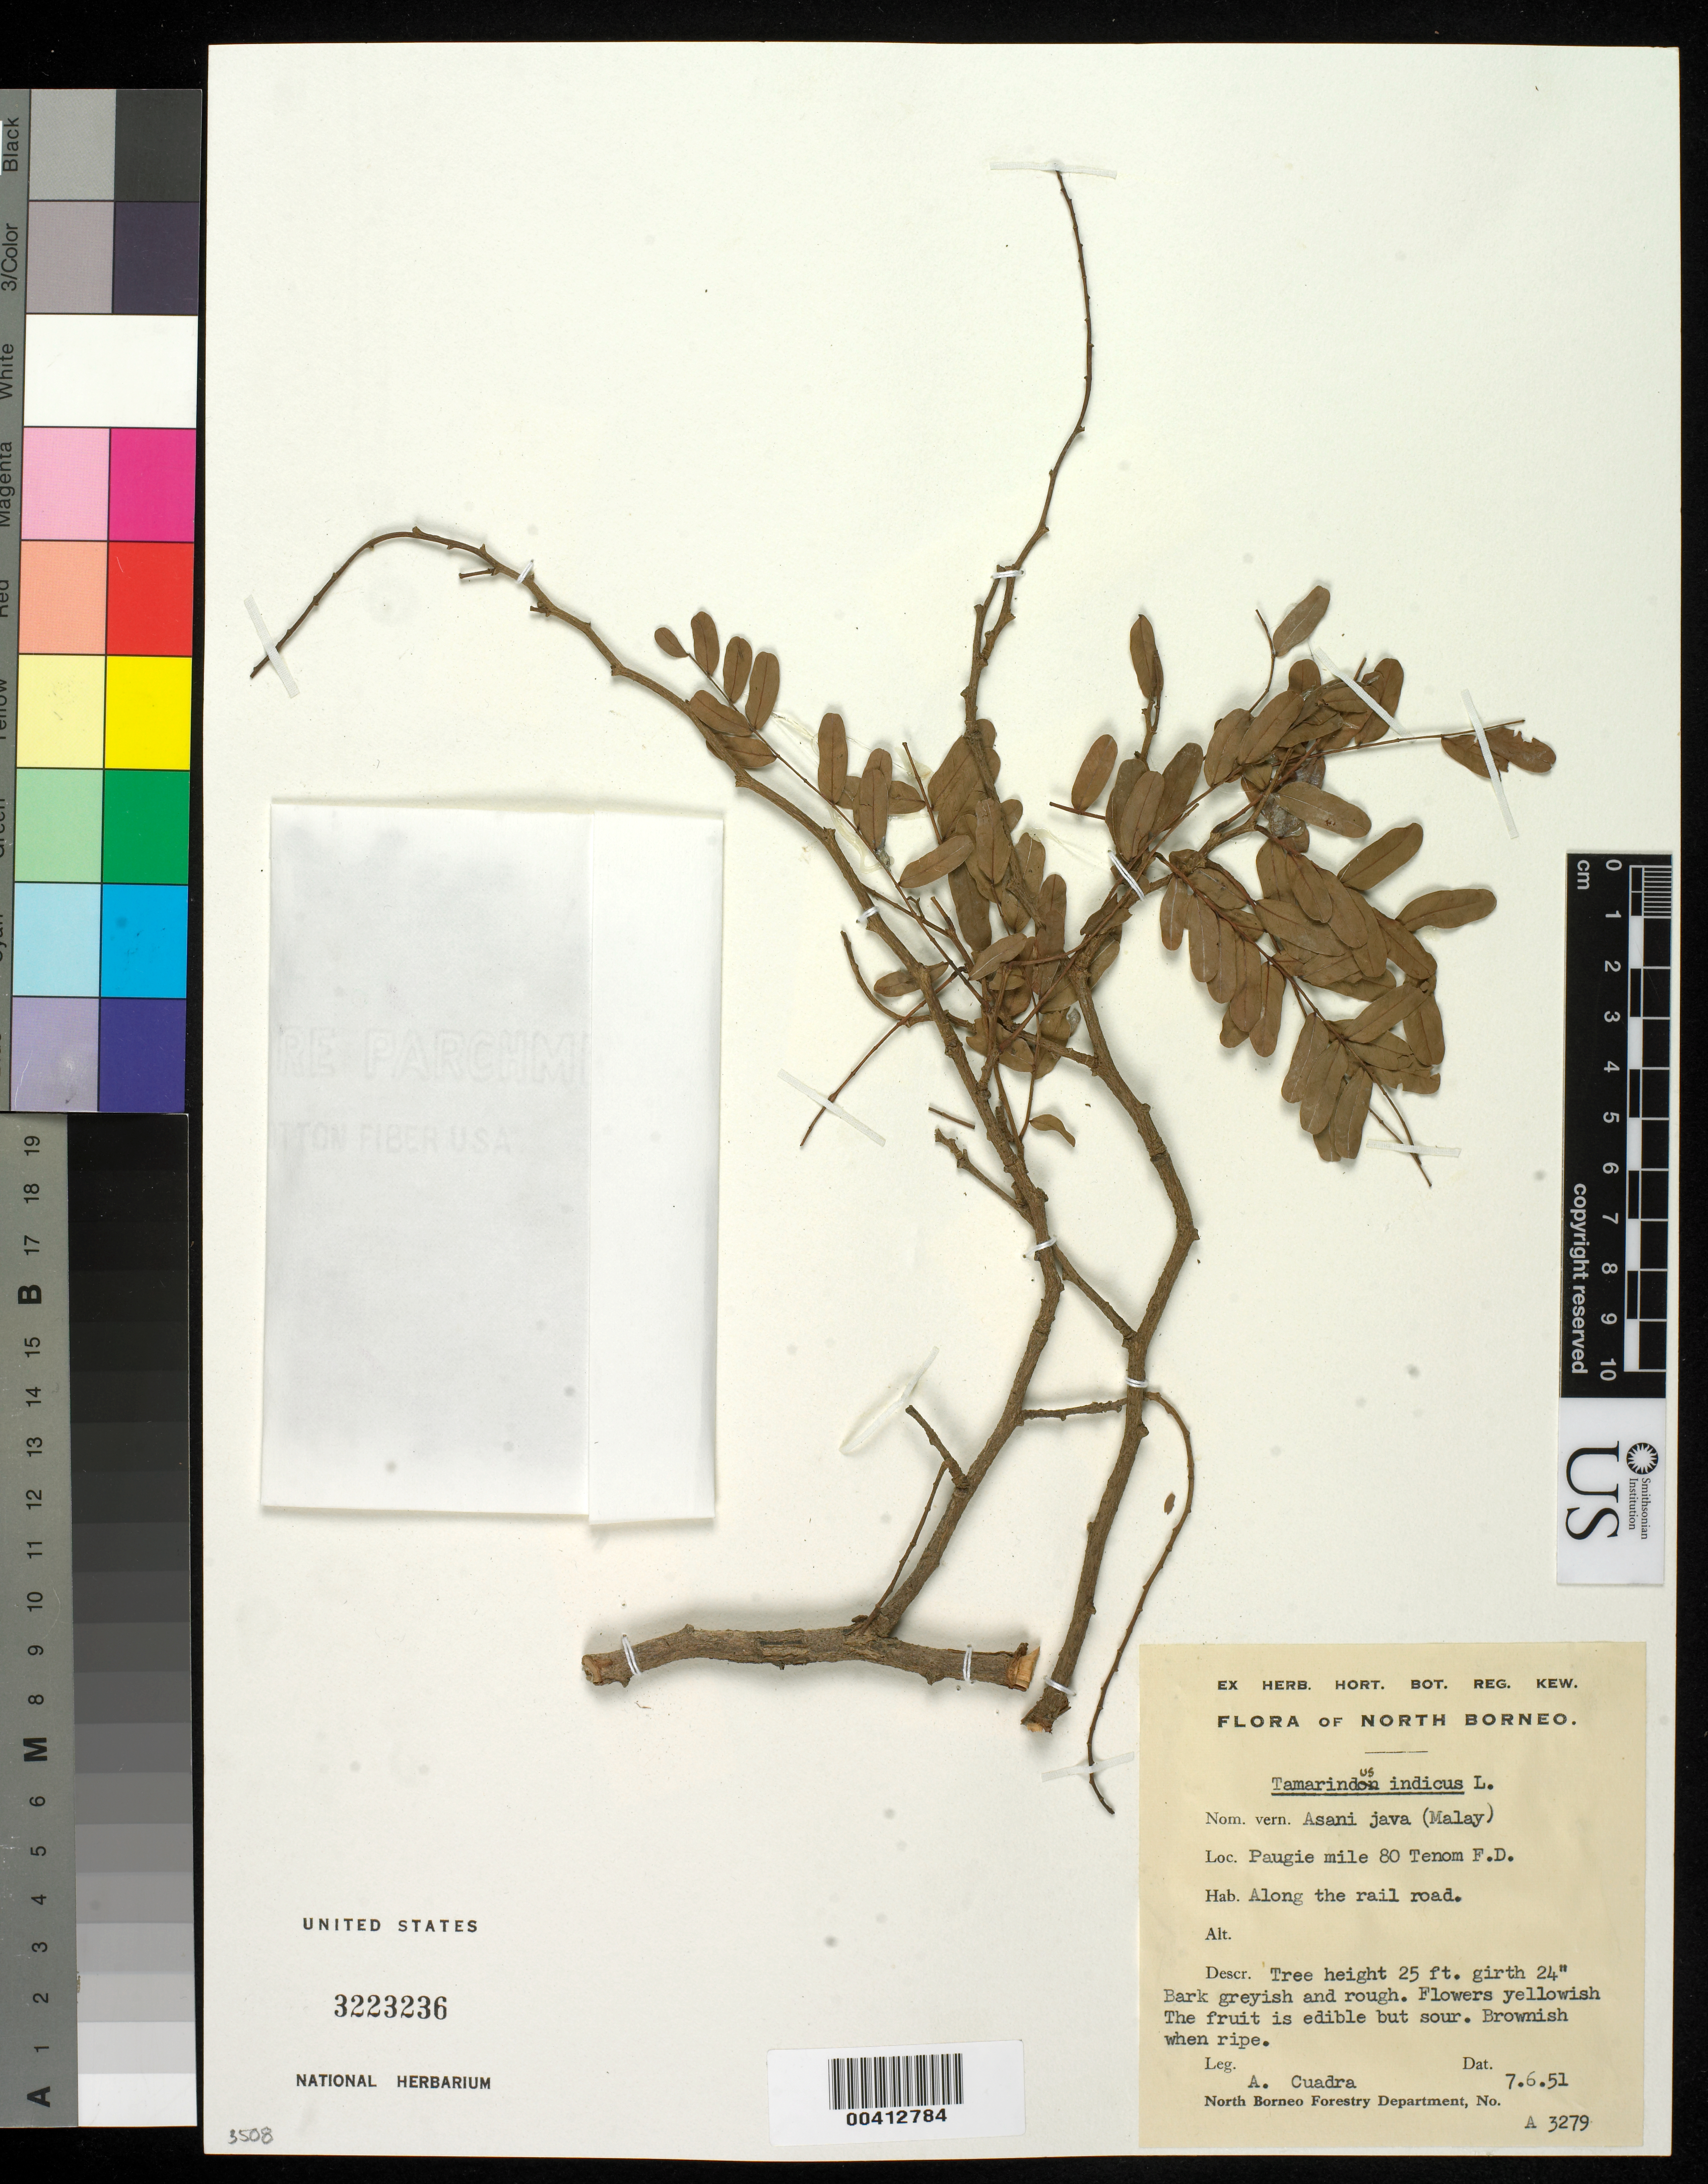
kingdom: Plantae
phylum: Tracheophyta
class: Magnoliopsida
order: Fabales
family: Fabaceae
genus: Tamarindus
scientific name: Tamarindus indica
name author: L.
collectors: A. Cuadra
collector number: A3279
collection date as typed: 07 Jun 1951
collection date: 1951-06-07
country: Malaysia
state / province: Sabah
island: Borneo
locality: Paugie, Tenom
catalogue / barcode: US 3223236